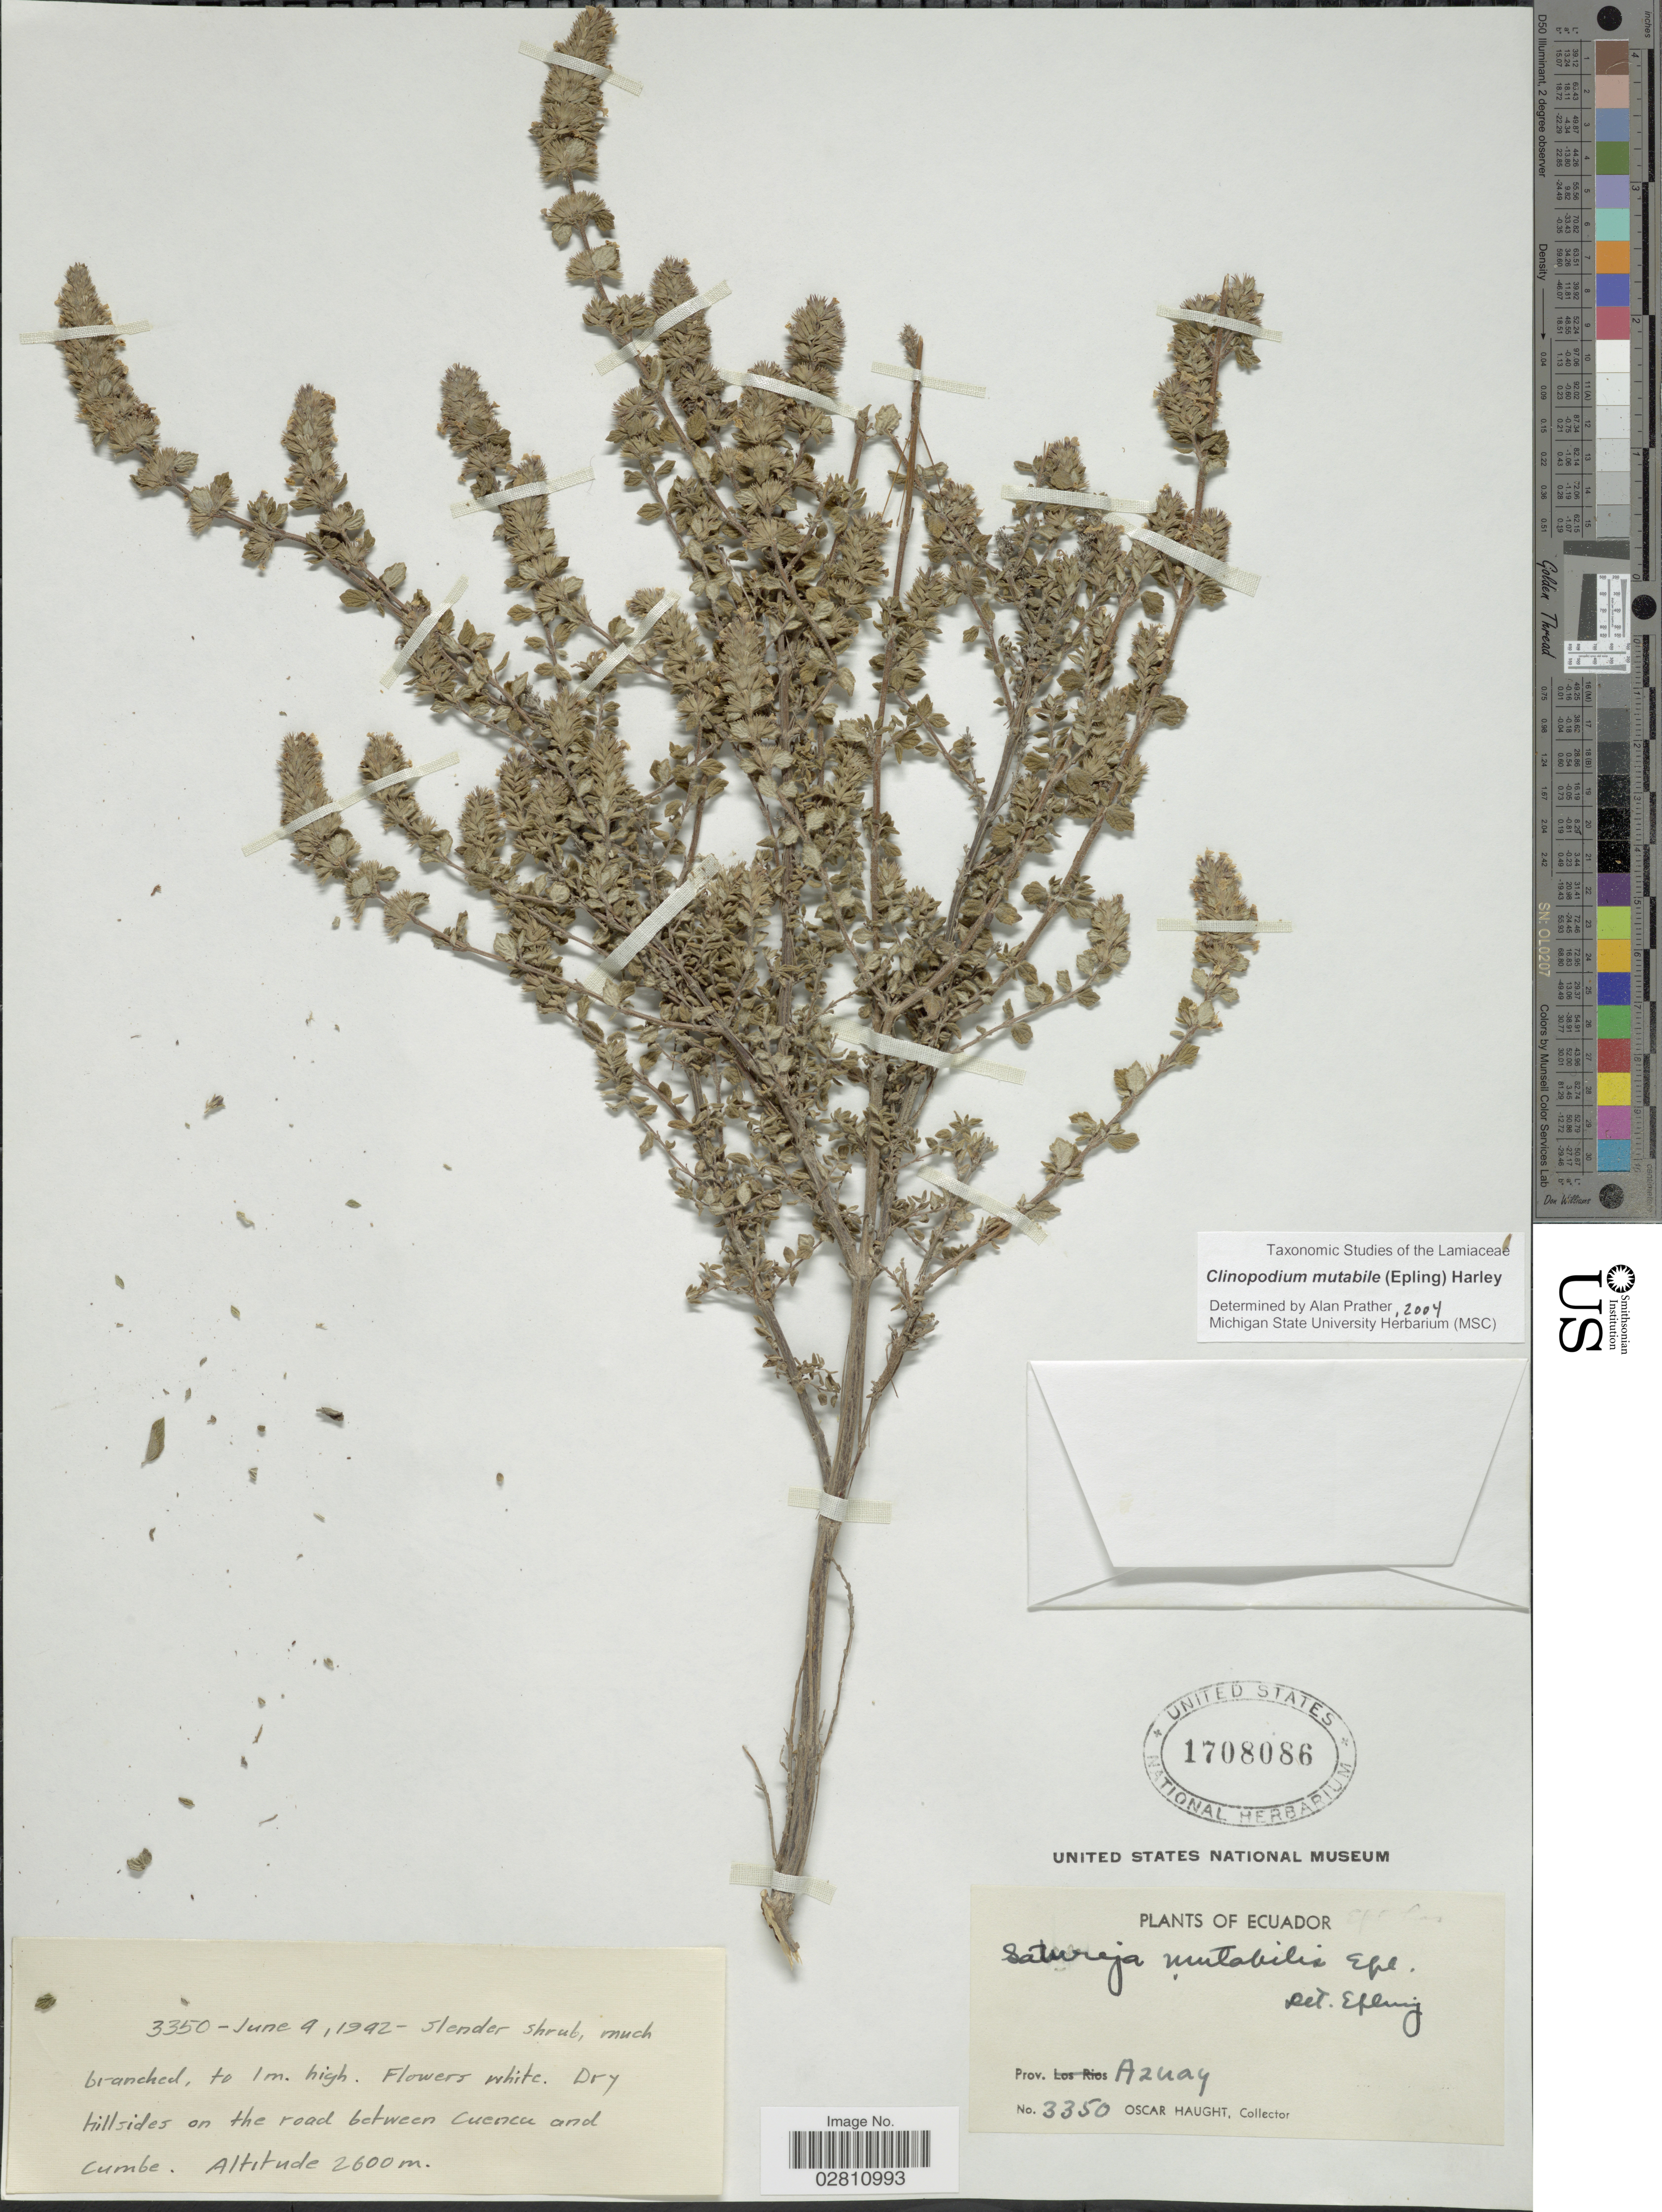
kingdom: Plantae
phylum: Tracheophyta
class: Magnoliopsida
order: Lamiales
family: Lamiaceae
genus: Clinopodium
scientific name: Clinopodium mutabile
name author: (Epling) Harley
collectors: O. Haught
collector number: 3350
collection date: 1942-06-04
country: Ecuador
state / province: Azuay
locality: Prov. Azuay, Dry hillsides on the road between Cuenca and Cumbe.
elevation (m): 2600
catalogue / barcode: US 1708086